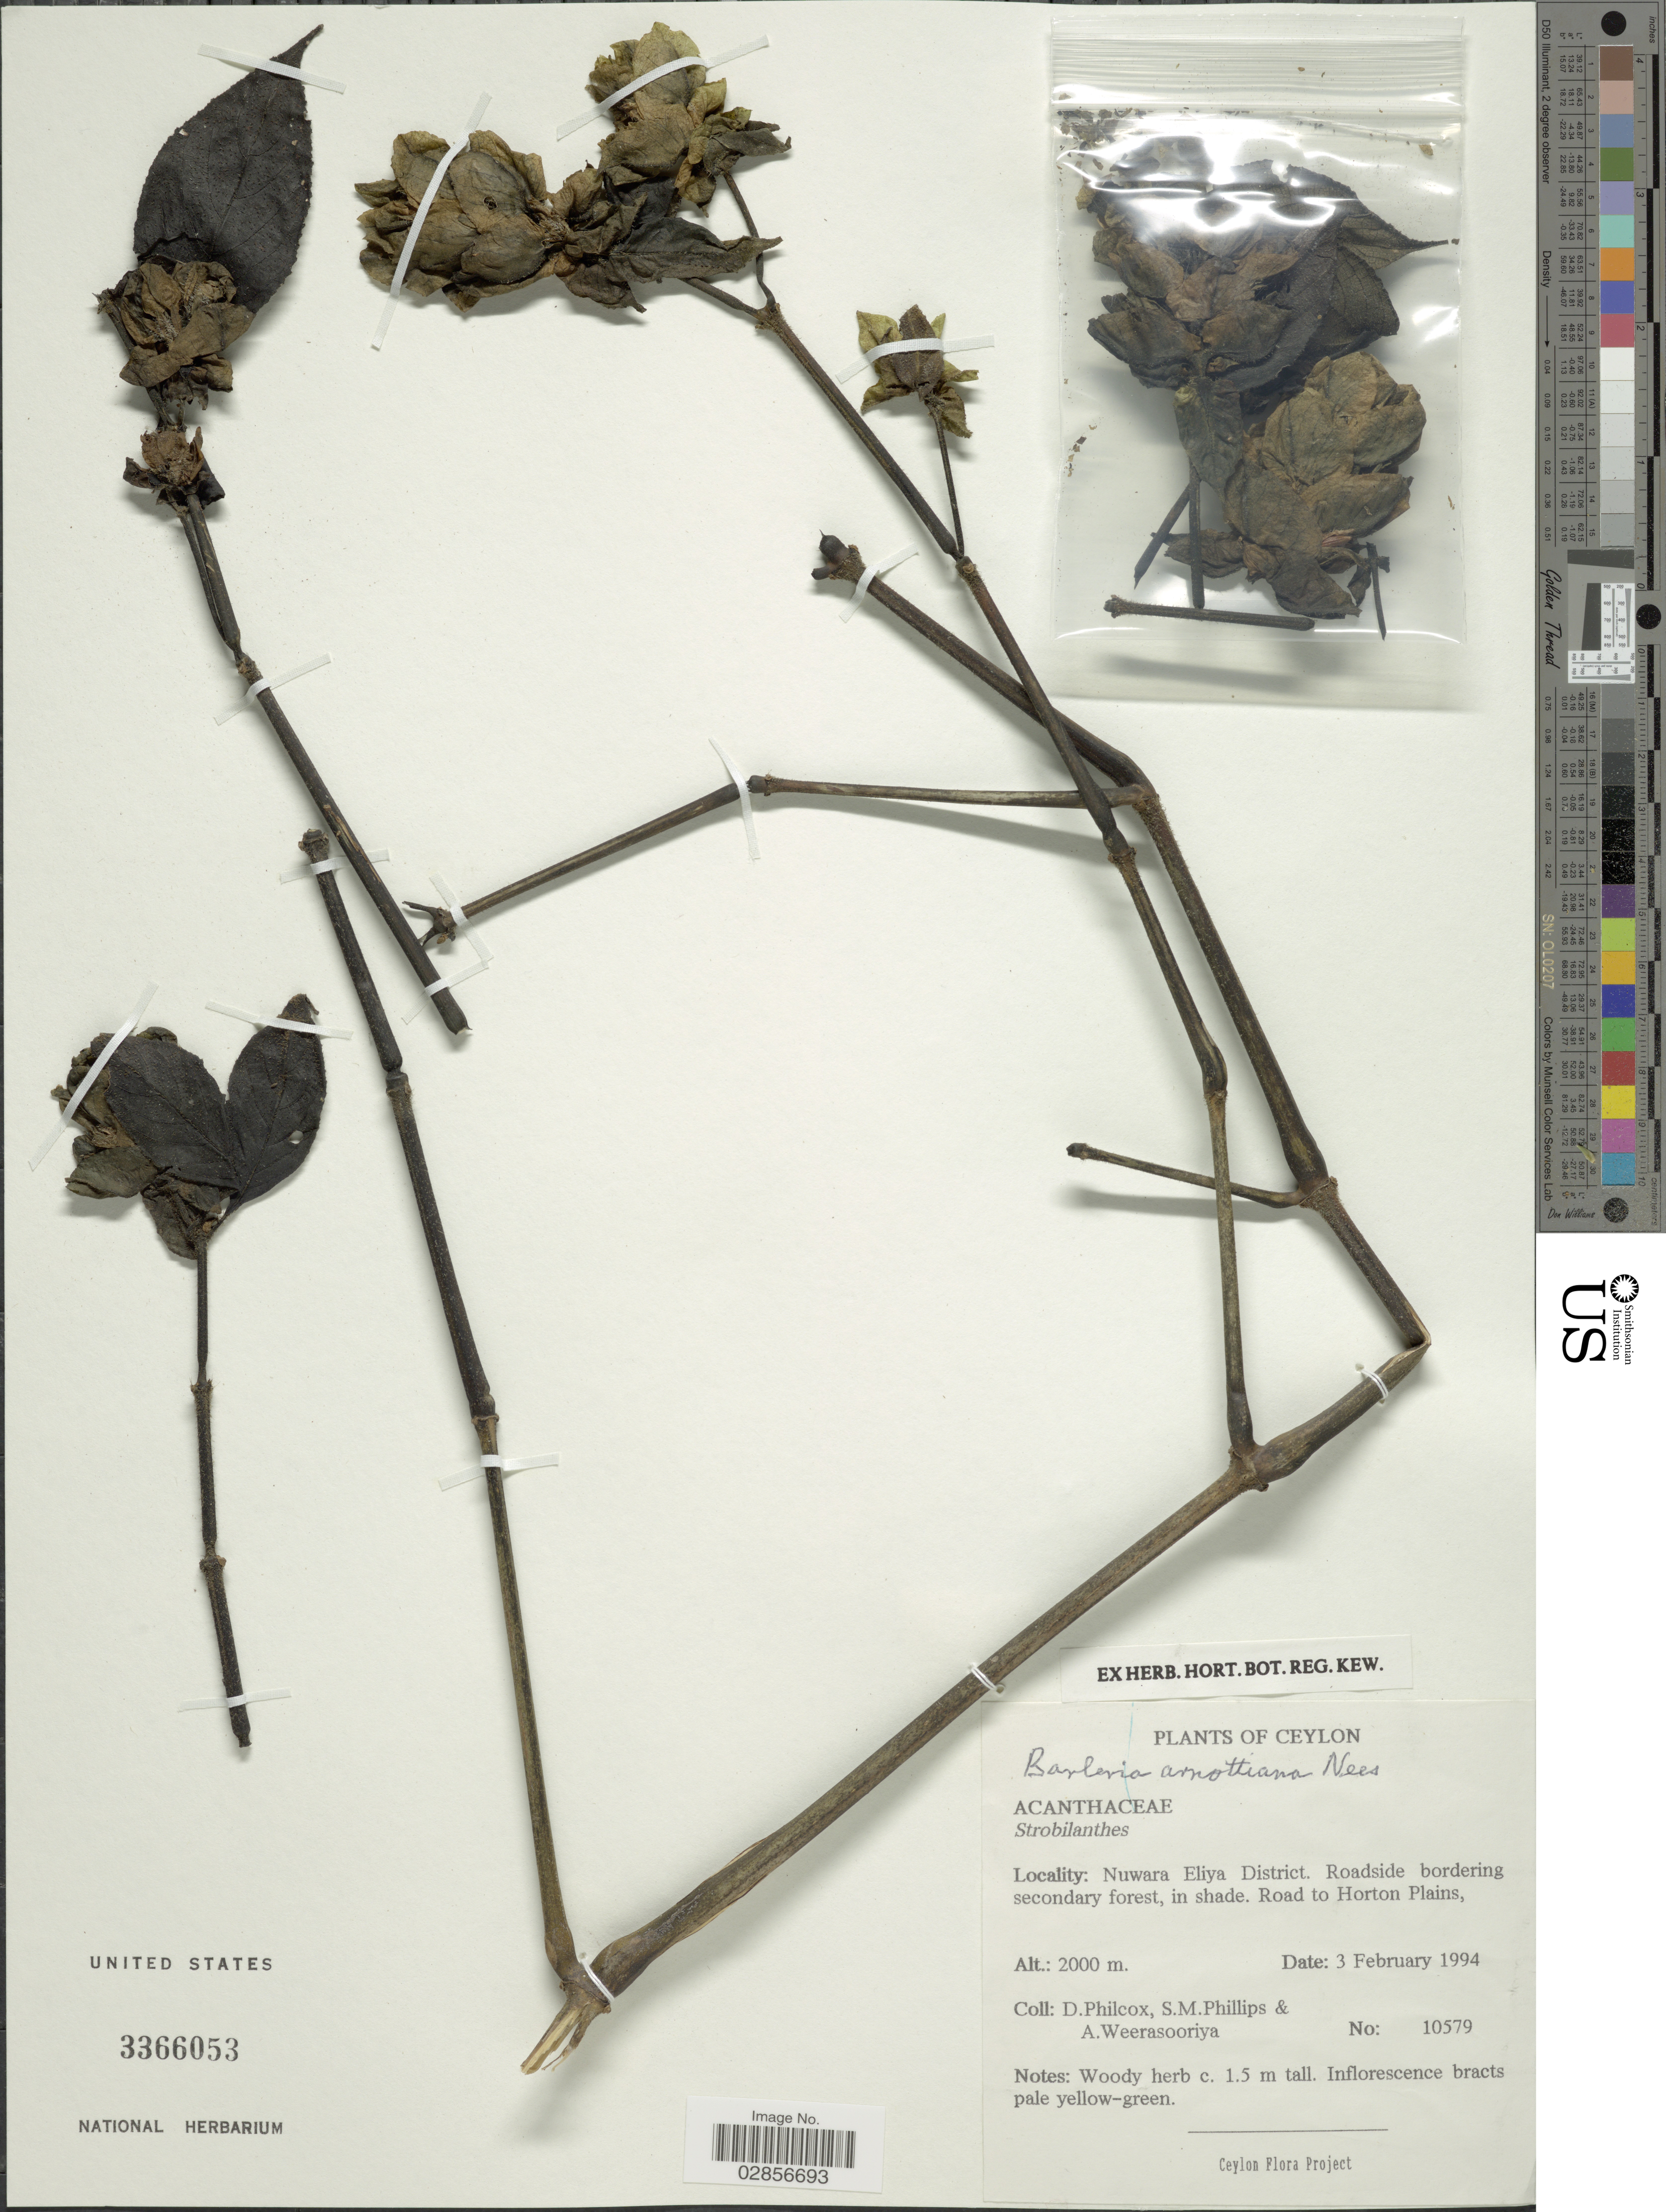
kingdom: Plantae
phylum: Tracheophyta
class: Magnoliopsida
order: Lamiales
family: Acanthaceae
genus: Strobilanthes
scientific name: Strobilanthes sp.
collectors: D. Philcox, S. M. Phillips & A. Weerasooriya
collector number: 10579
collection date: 1994-02-03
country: Sri Lanka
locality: Ceylon, Nuwara Eliya District. Roadside bordering secondary forest, in shade. Road to Horton Plains.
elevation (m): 2000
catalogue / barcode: US 3366053